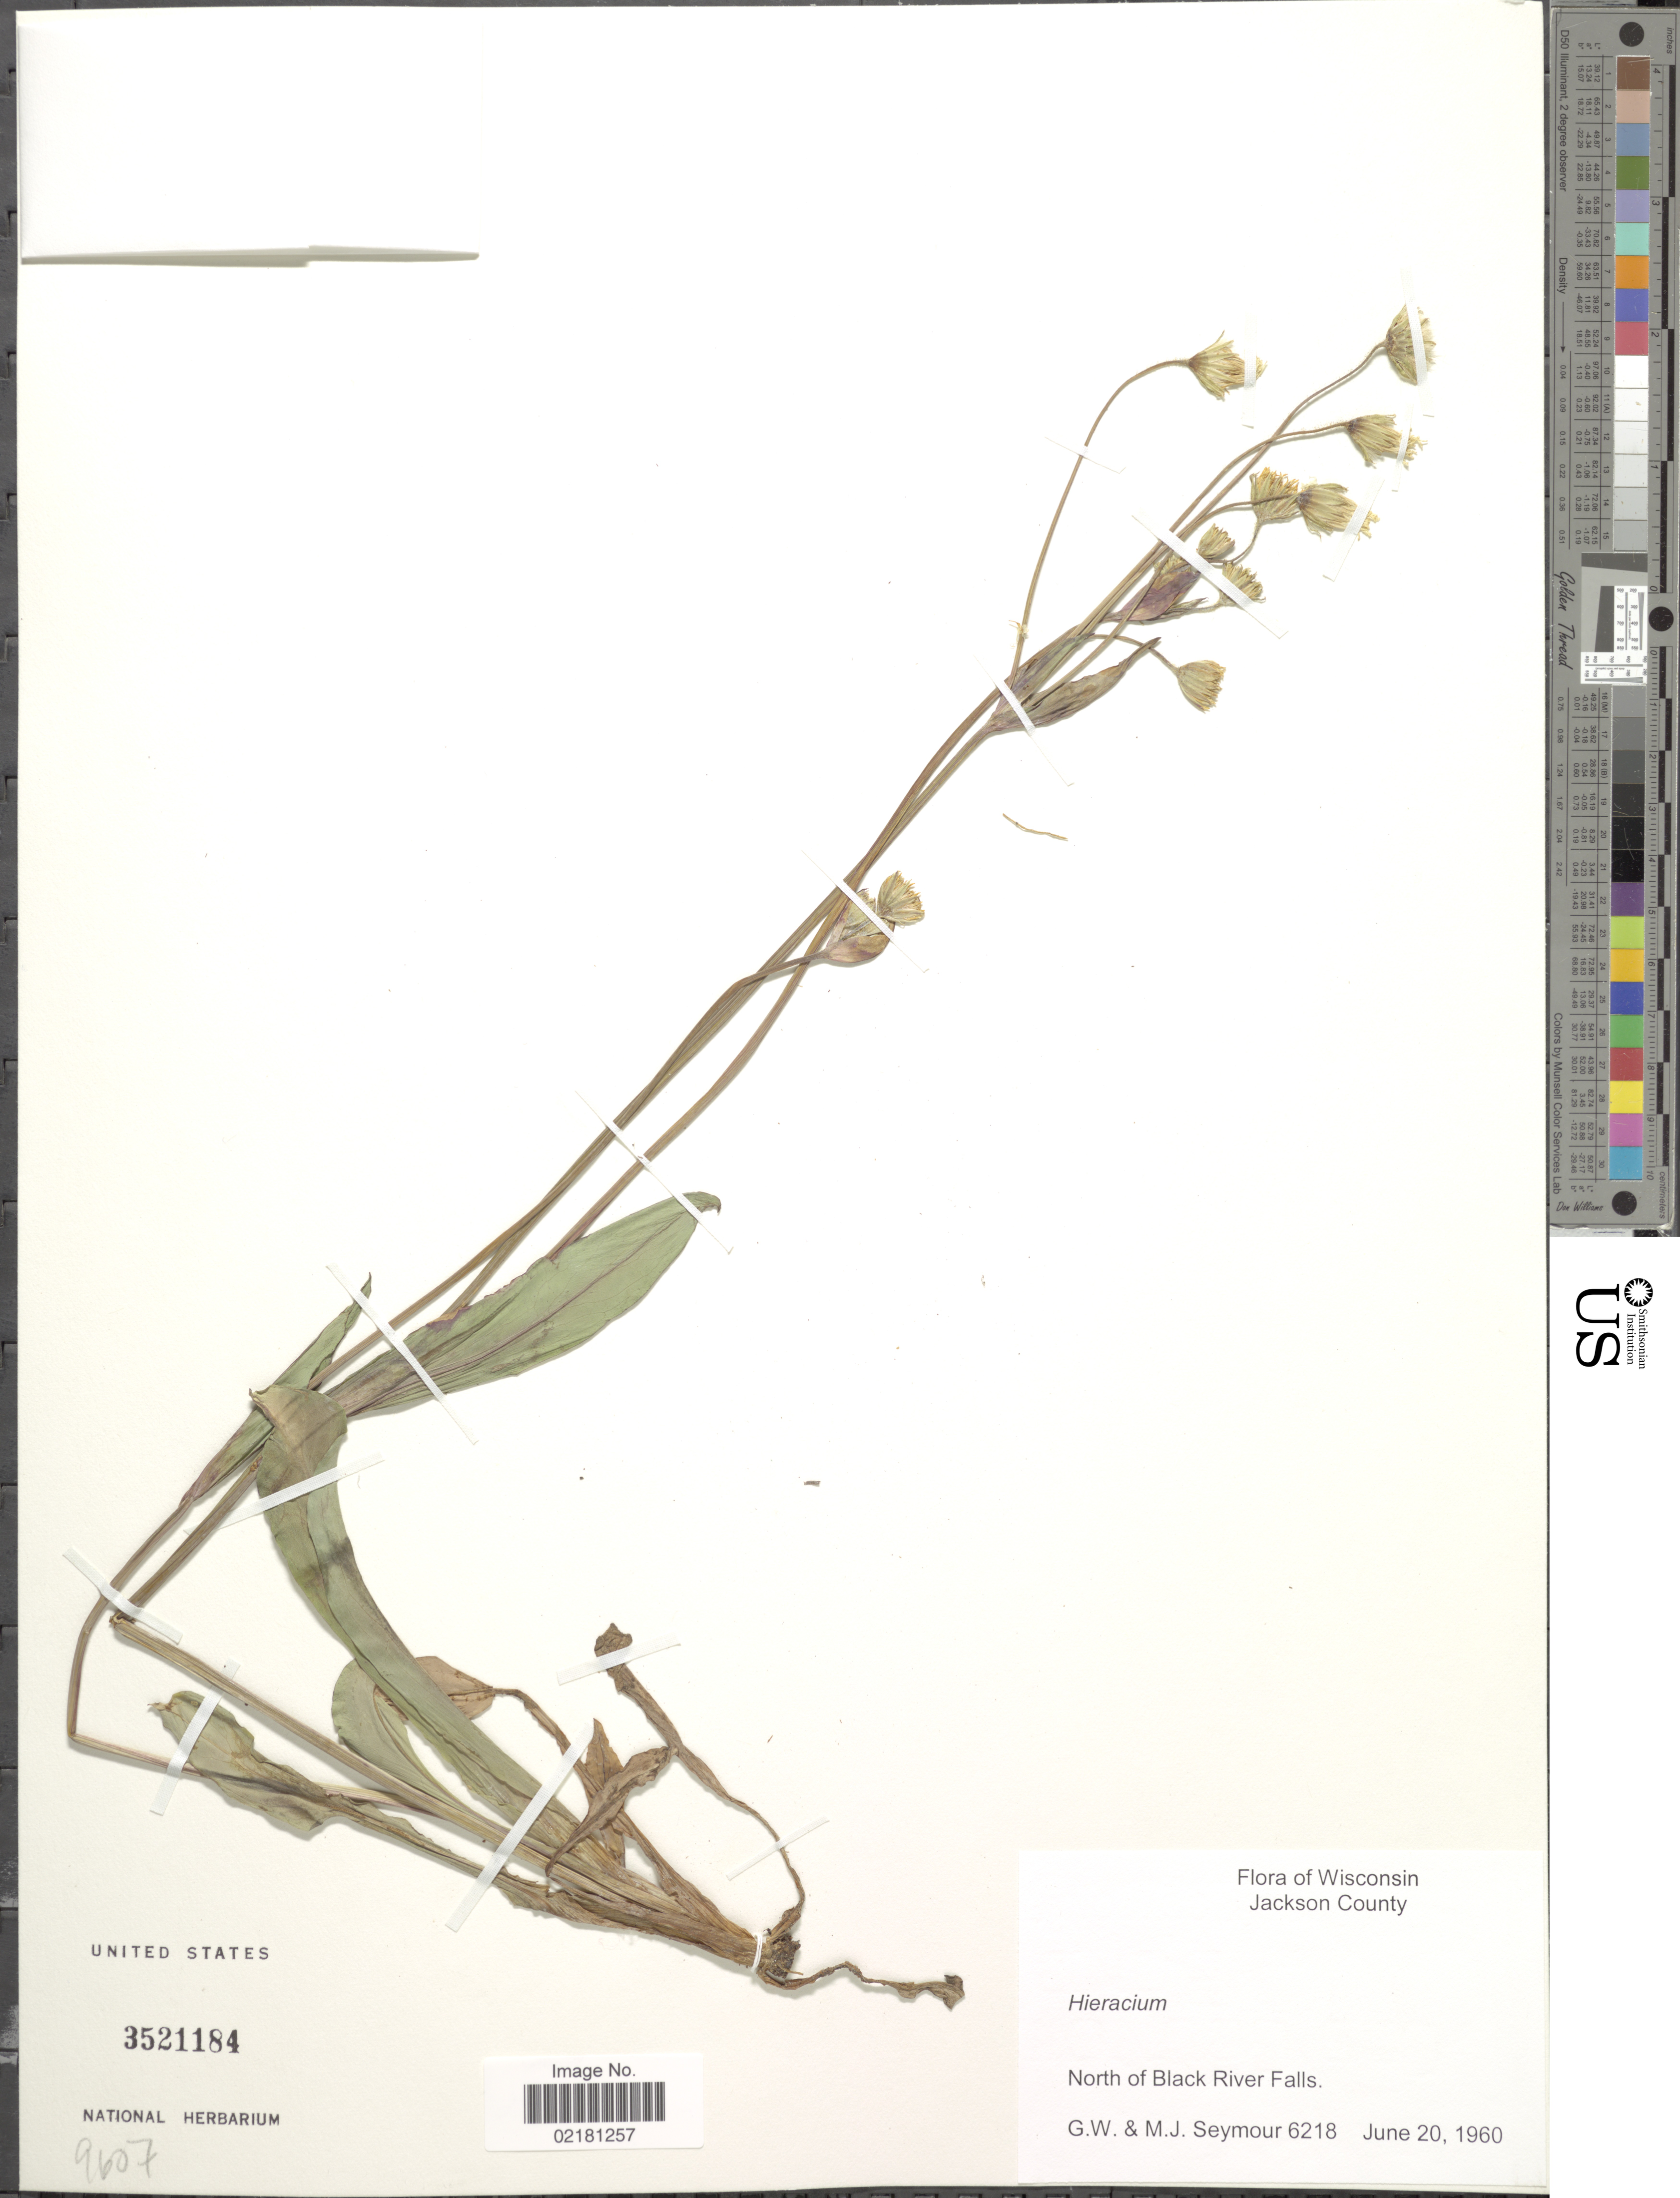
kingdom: Plantae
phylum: Tracheophyta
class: Magnoliopsida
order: Asterales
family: Asteraceae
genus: Hieracium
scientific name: Hieracium repandulare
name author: Druce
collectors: G. Seymour & M. Seymour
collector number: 6218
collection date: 1960-06-20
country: United States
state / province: Wisconsin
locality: Jackson County, north of Black River Falls.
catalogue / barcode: US 3521184